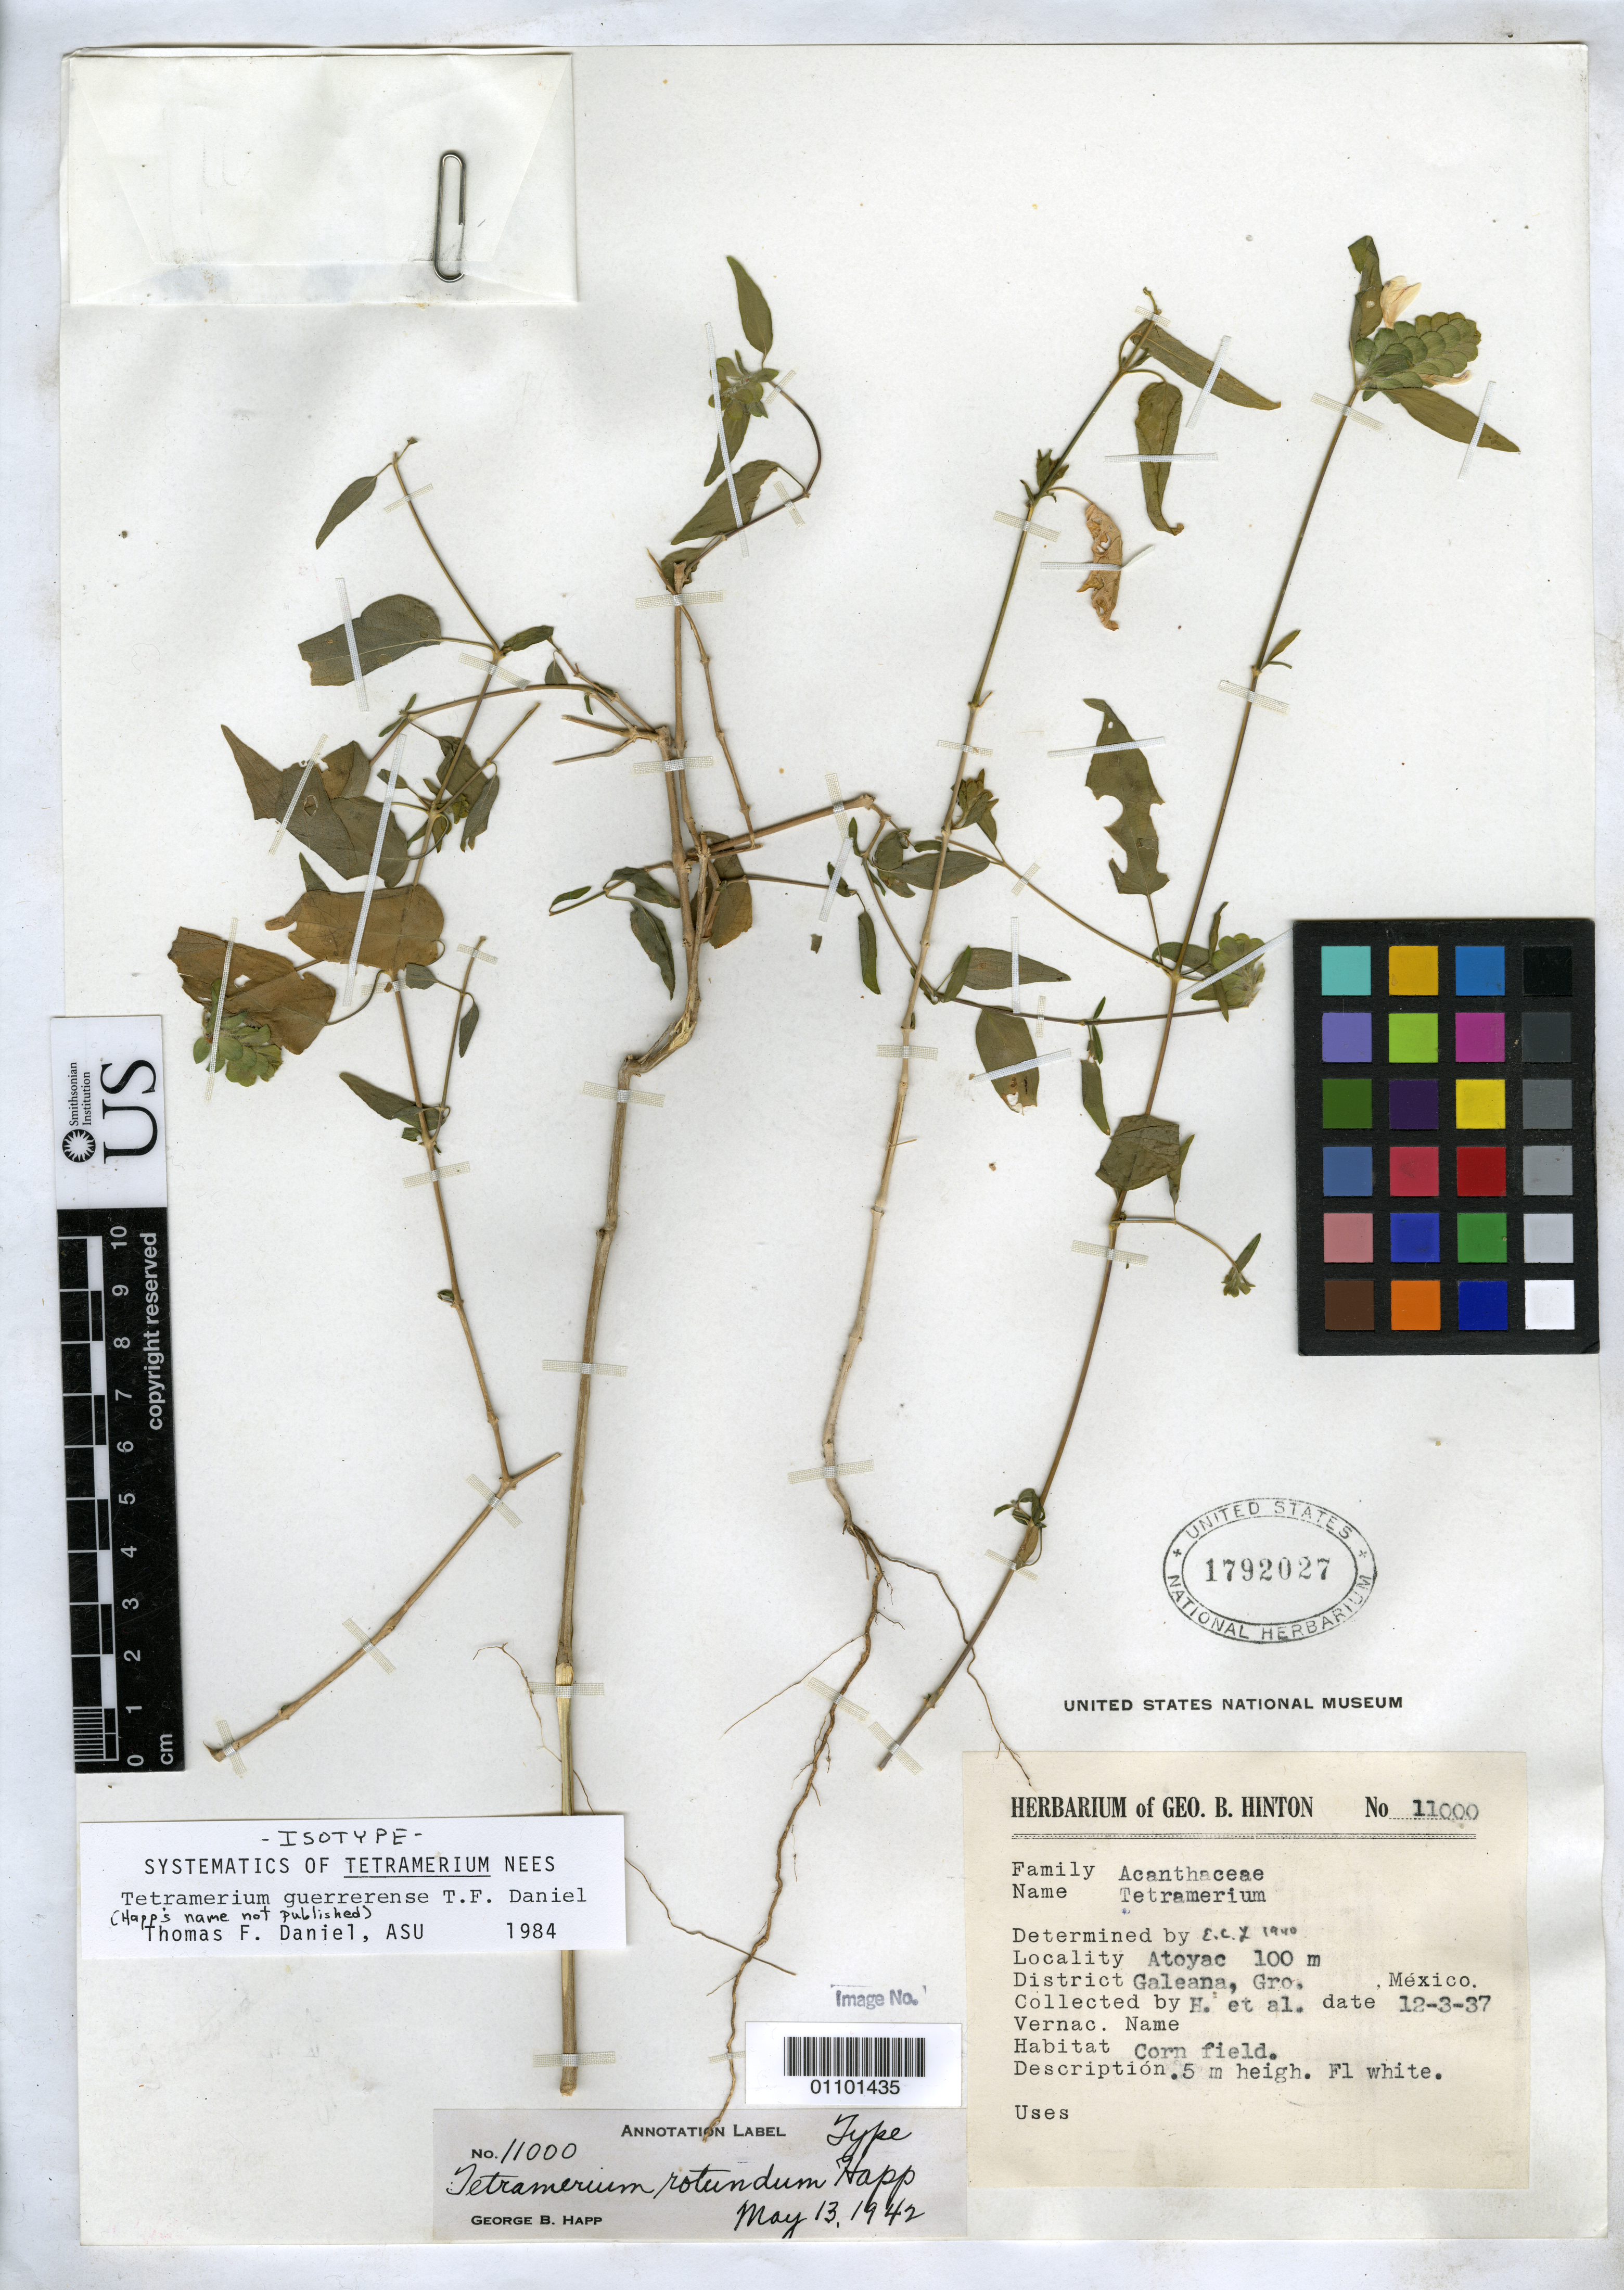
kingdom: Plantae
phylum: Tracheophyta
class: Magnoliopsida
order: Lamiales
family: Acanthaceae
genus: Tetramerium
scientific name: Tetramerium guerrerense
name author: T.F. Daniel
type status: Isotype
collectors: G. B. Hinton et al.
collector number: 11000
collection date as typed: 03 Dec 1937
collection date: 1937-12-03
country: Mexico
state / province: Guerrero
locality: Atoyac, Galeana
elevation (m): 100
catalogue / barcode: US 1792027